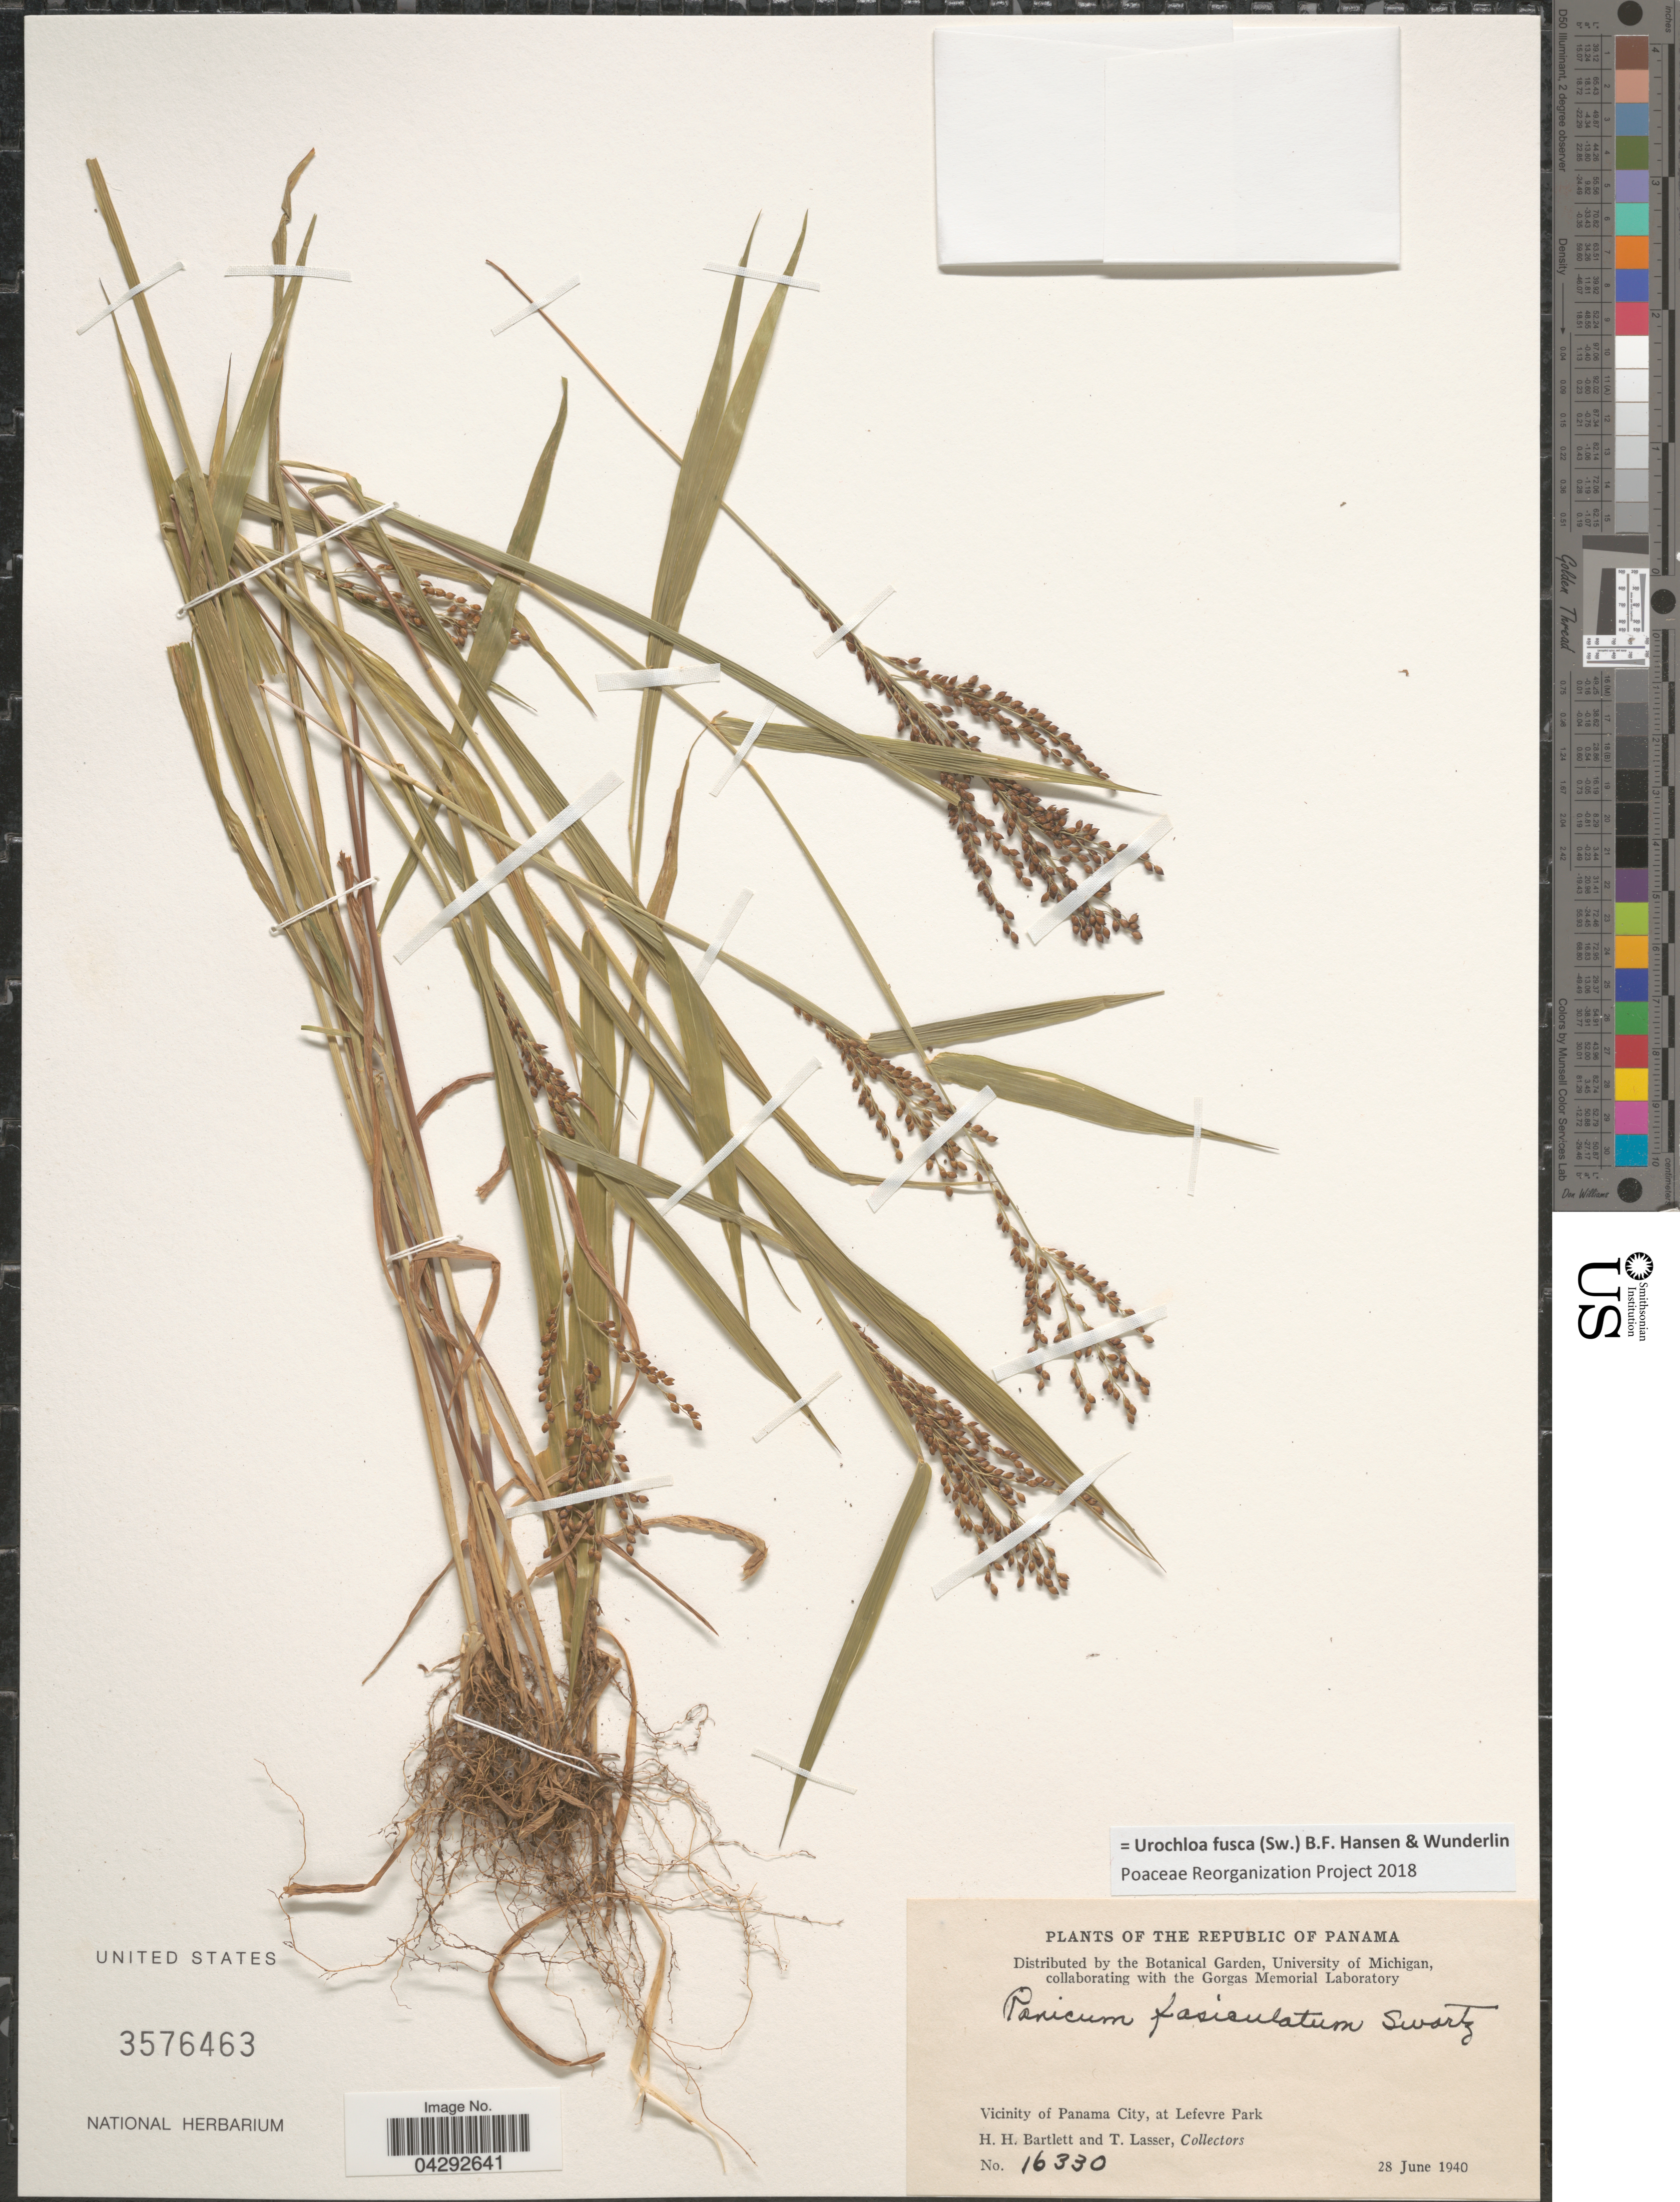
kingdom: Plantae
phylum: Tracheophyta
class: Liliopsida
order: Poales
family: Poaceae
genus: Urochloa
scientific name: Urochloa fusca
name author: (Sw.) B.F. Hansen & Wunderlin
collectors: H. H. Bartlett & T. Lasser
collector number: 16330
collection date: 1940-06-28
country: Panama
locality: The Republic of Panama. Vicinity of Panama City, at Lefevre Park.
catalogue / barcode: US 3576463